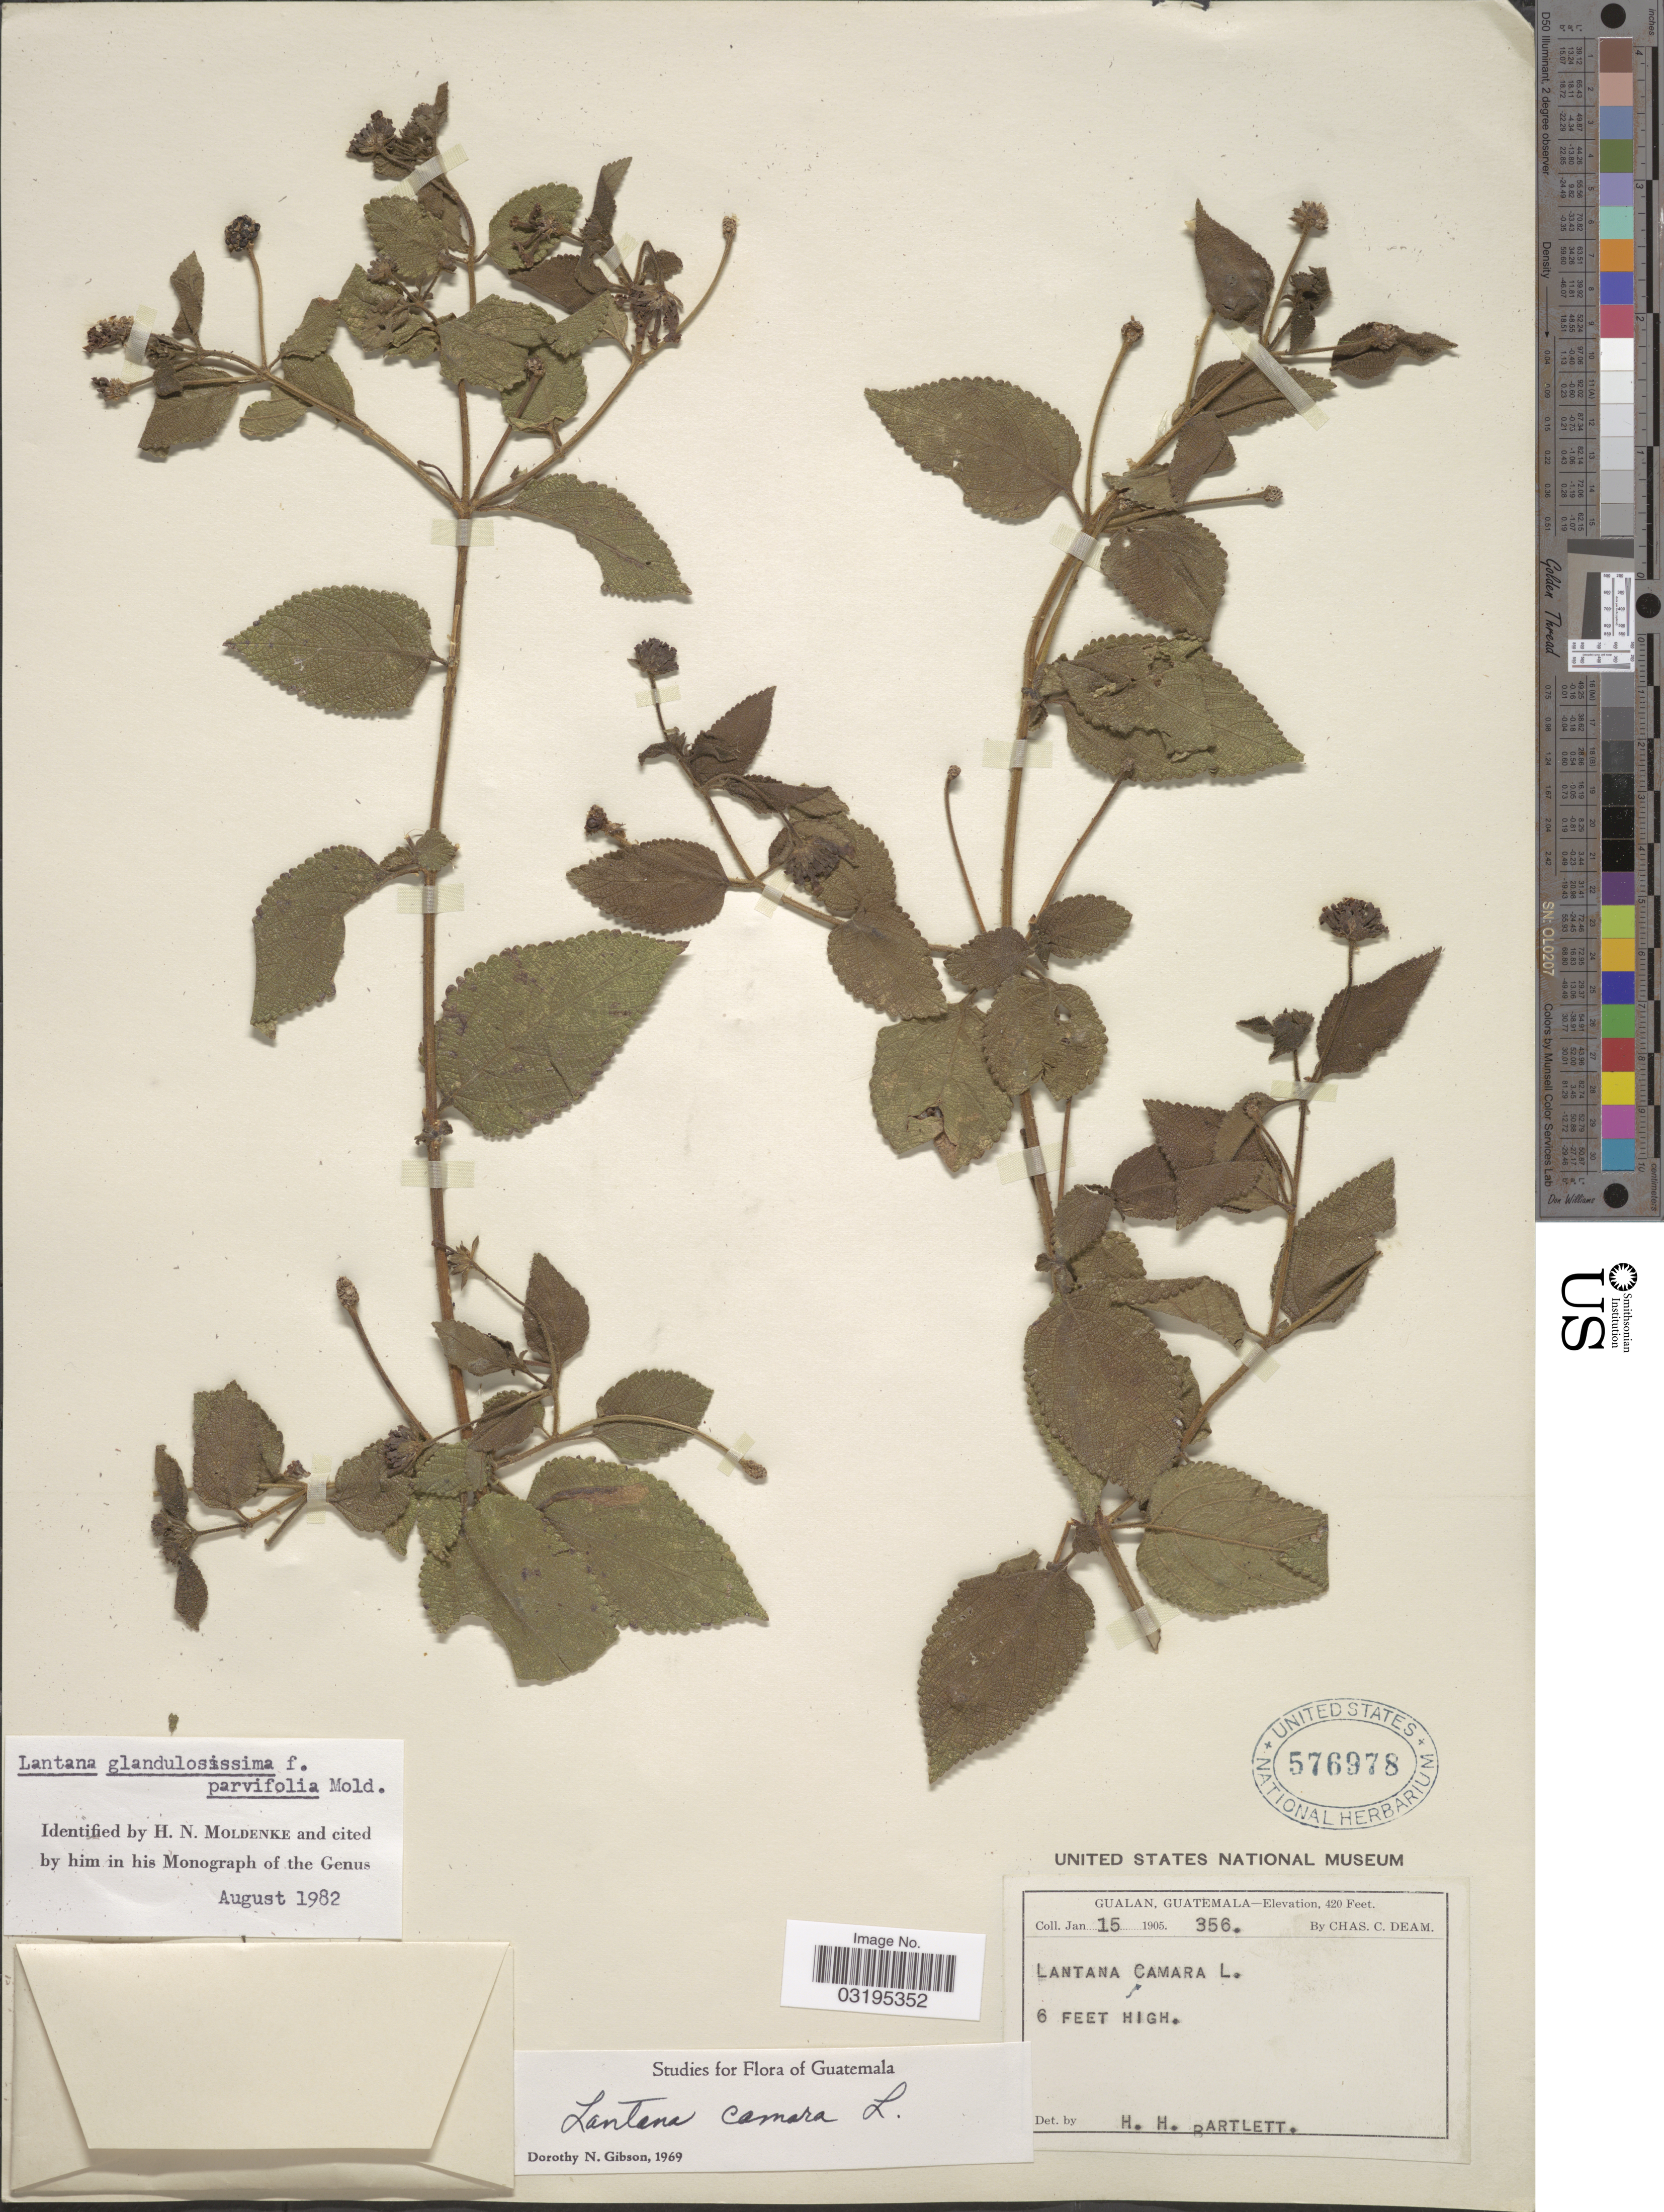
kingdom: Plantae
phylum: Tracheophyta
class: Magnoliopsida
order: Lamiales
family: Verbenaceae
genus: Lantana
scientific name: Lantana glandulosissima f. parvifolia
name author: Hayek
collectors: C. C. Deam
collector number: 356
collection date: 1905-01-15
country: Guatemala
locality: Gualan.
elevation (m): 128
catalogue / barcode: US 576978